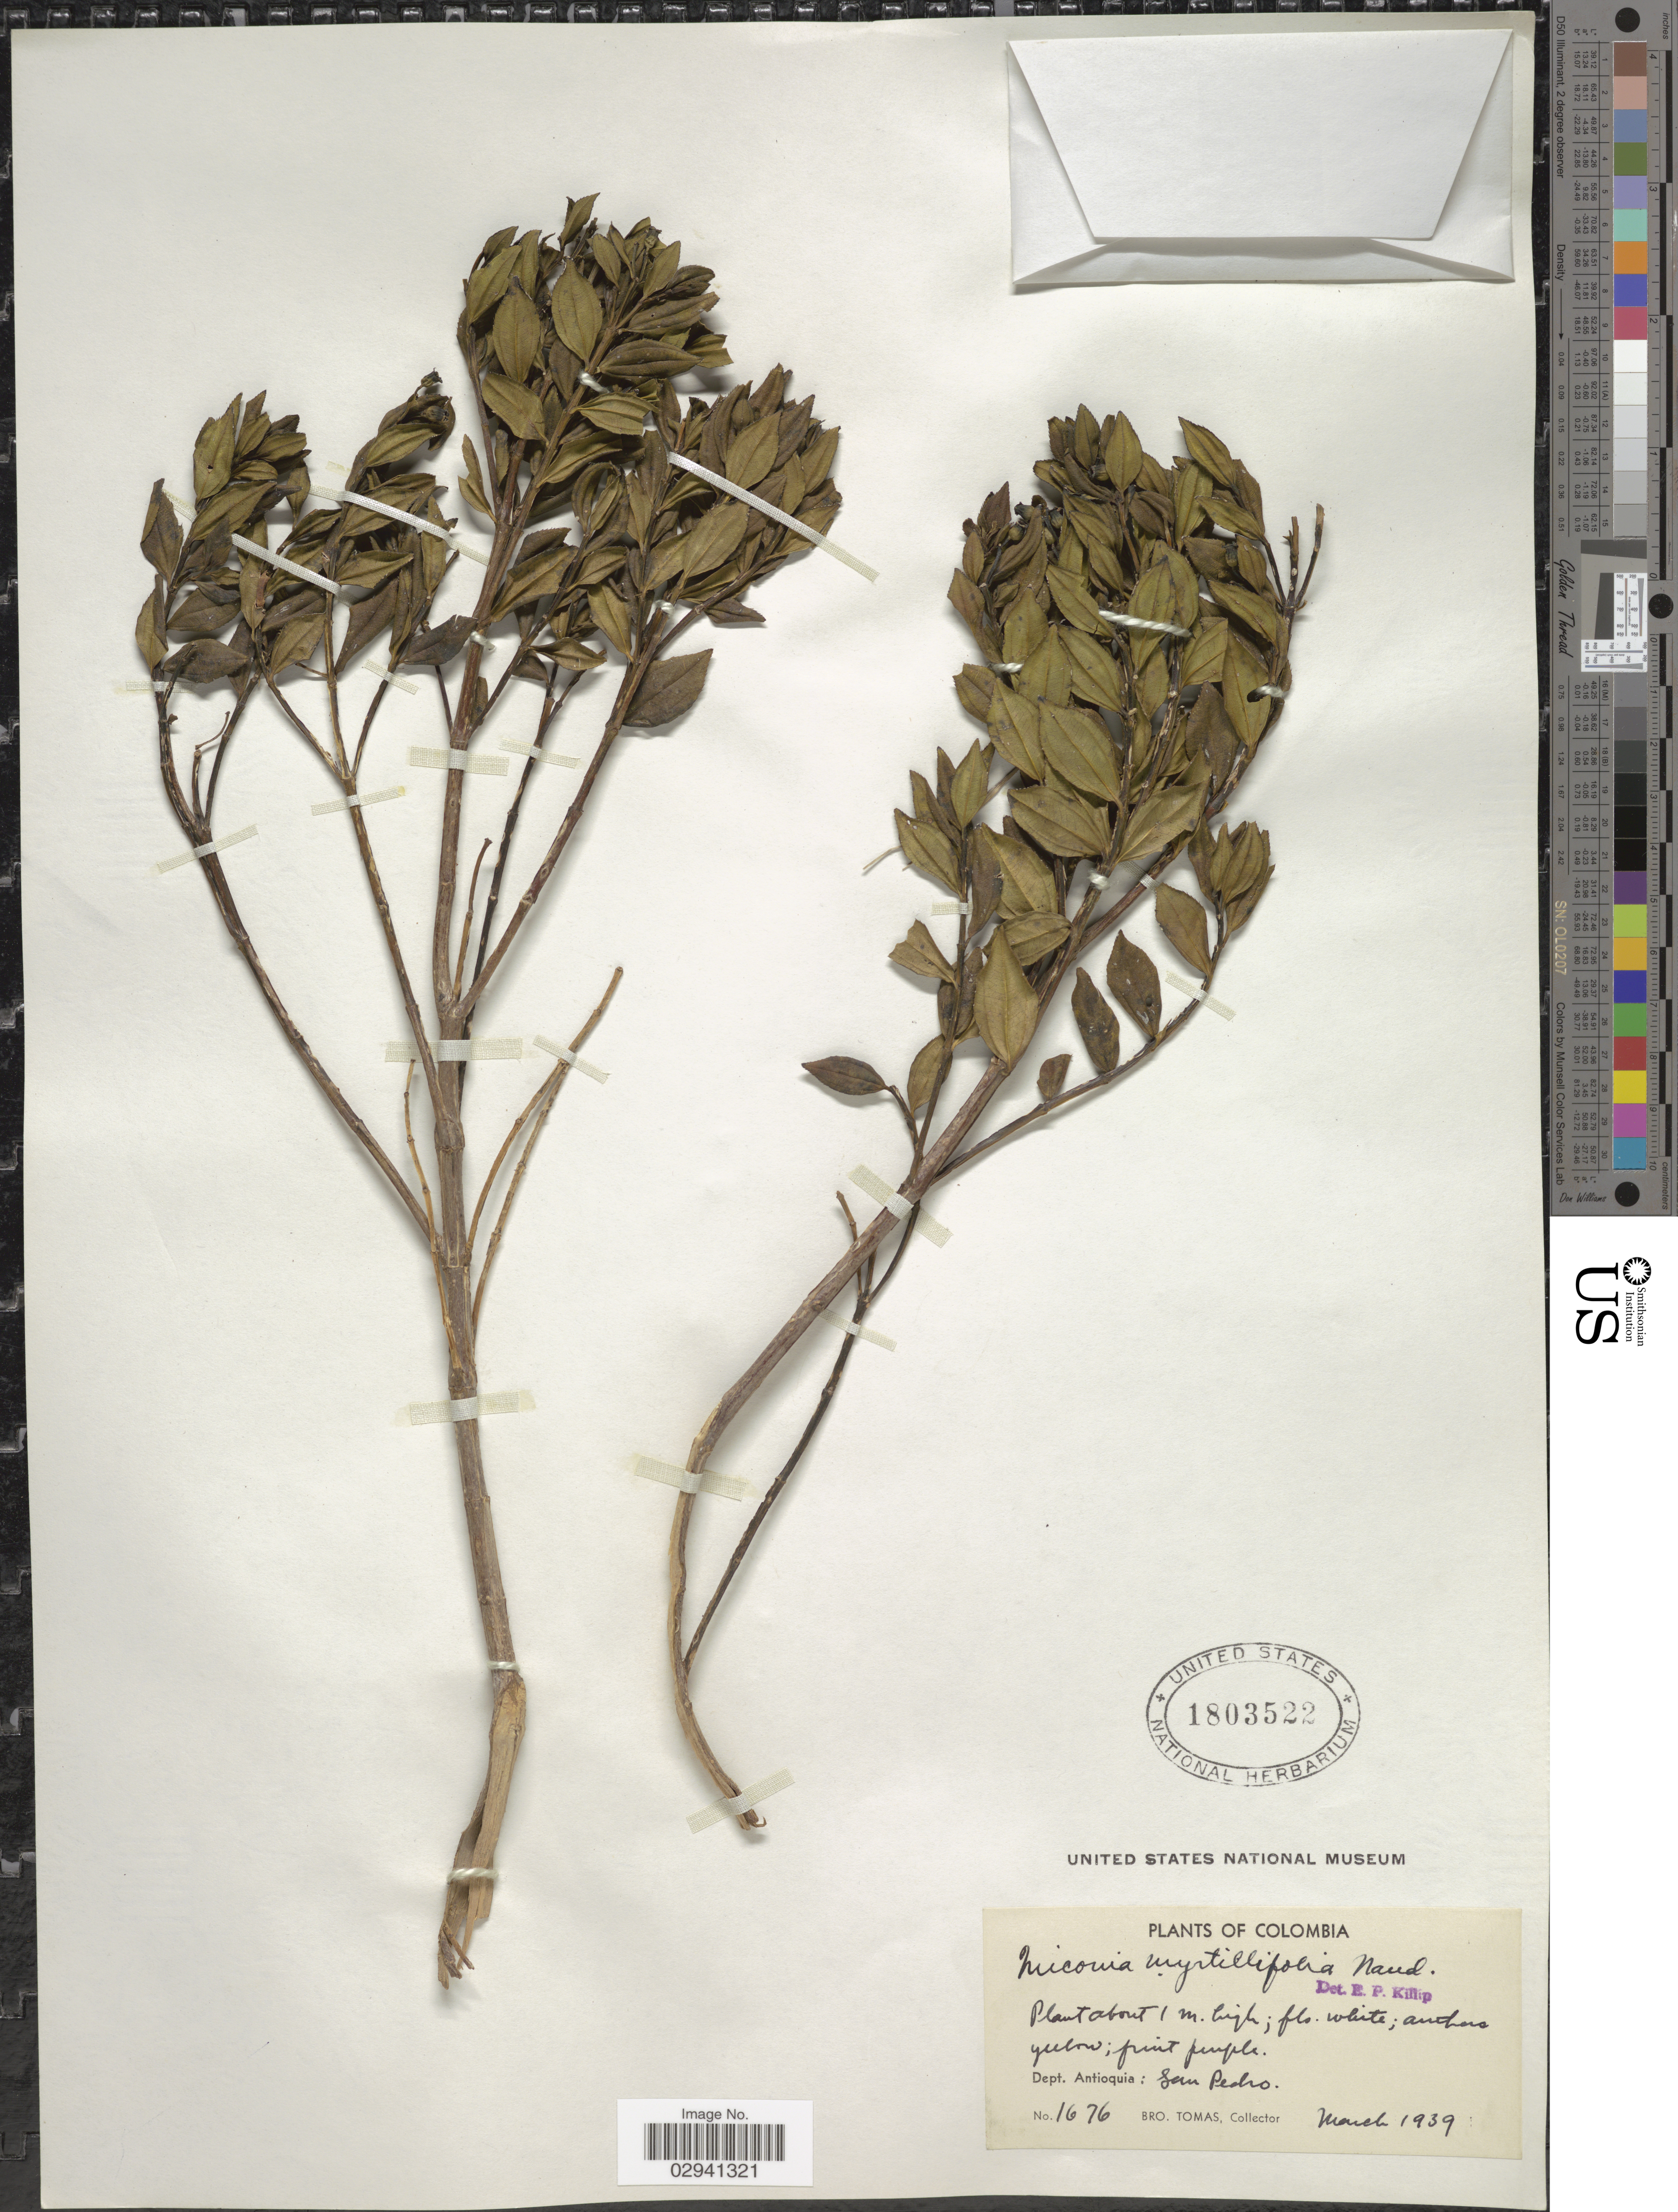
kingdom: Plantae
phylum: Tracheophyta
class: Magnoliopsida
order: Myrtales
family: Melastomataceae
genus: Miconia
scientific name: Miconia myrtillifolia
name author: Naudin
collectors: B. Tomas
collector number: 1676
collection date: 1939-03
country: Colombia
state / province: Antioquia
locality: Dept. Antioquia: San Pedro.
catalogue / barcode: US 1803522